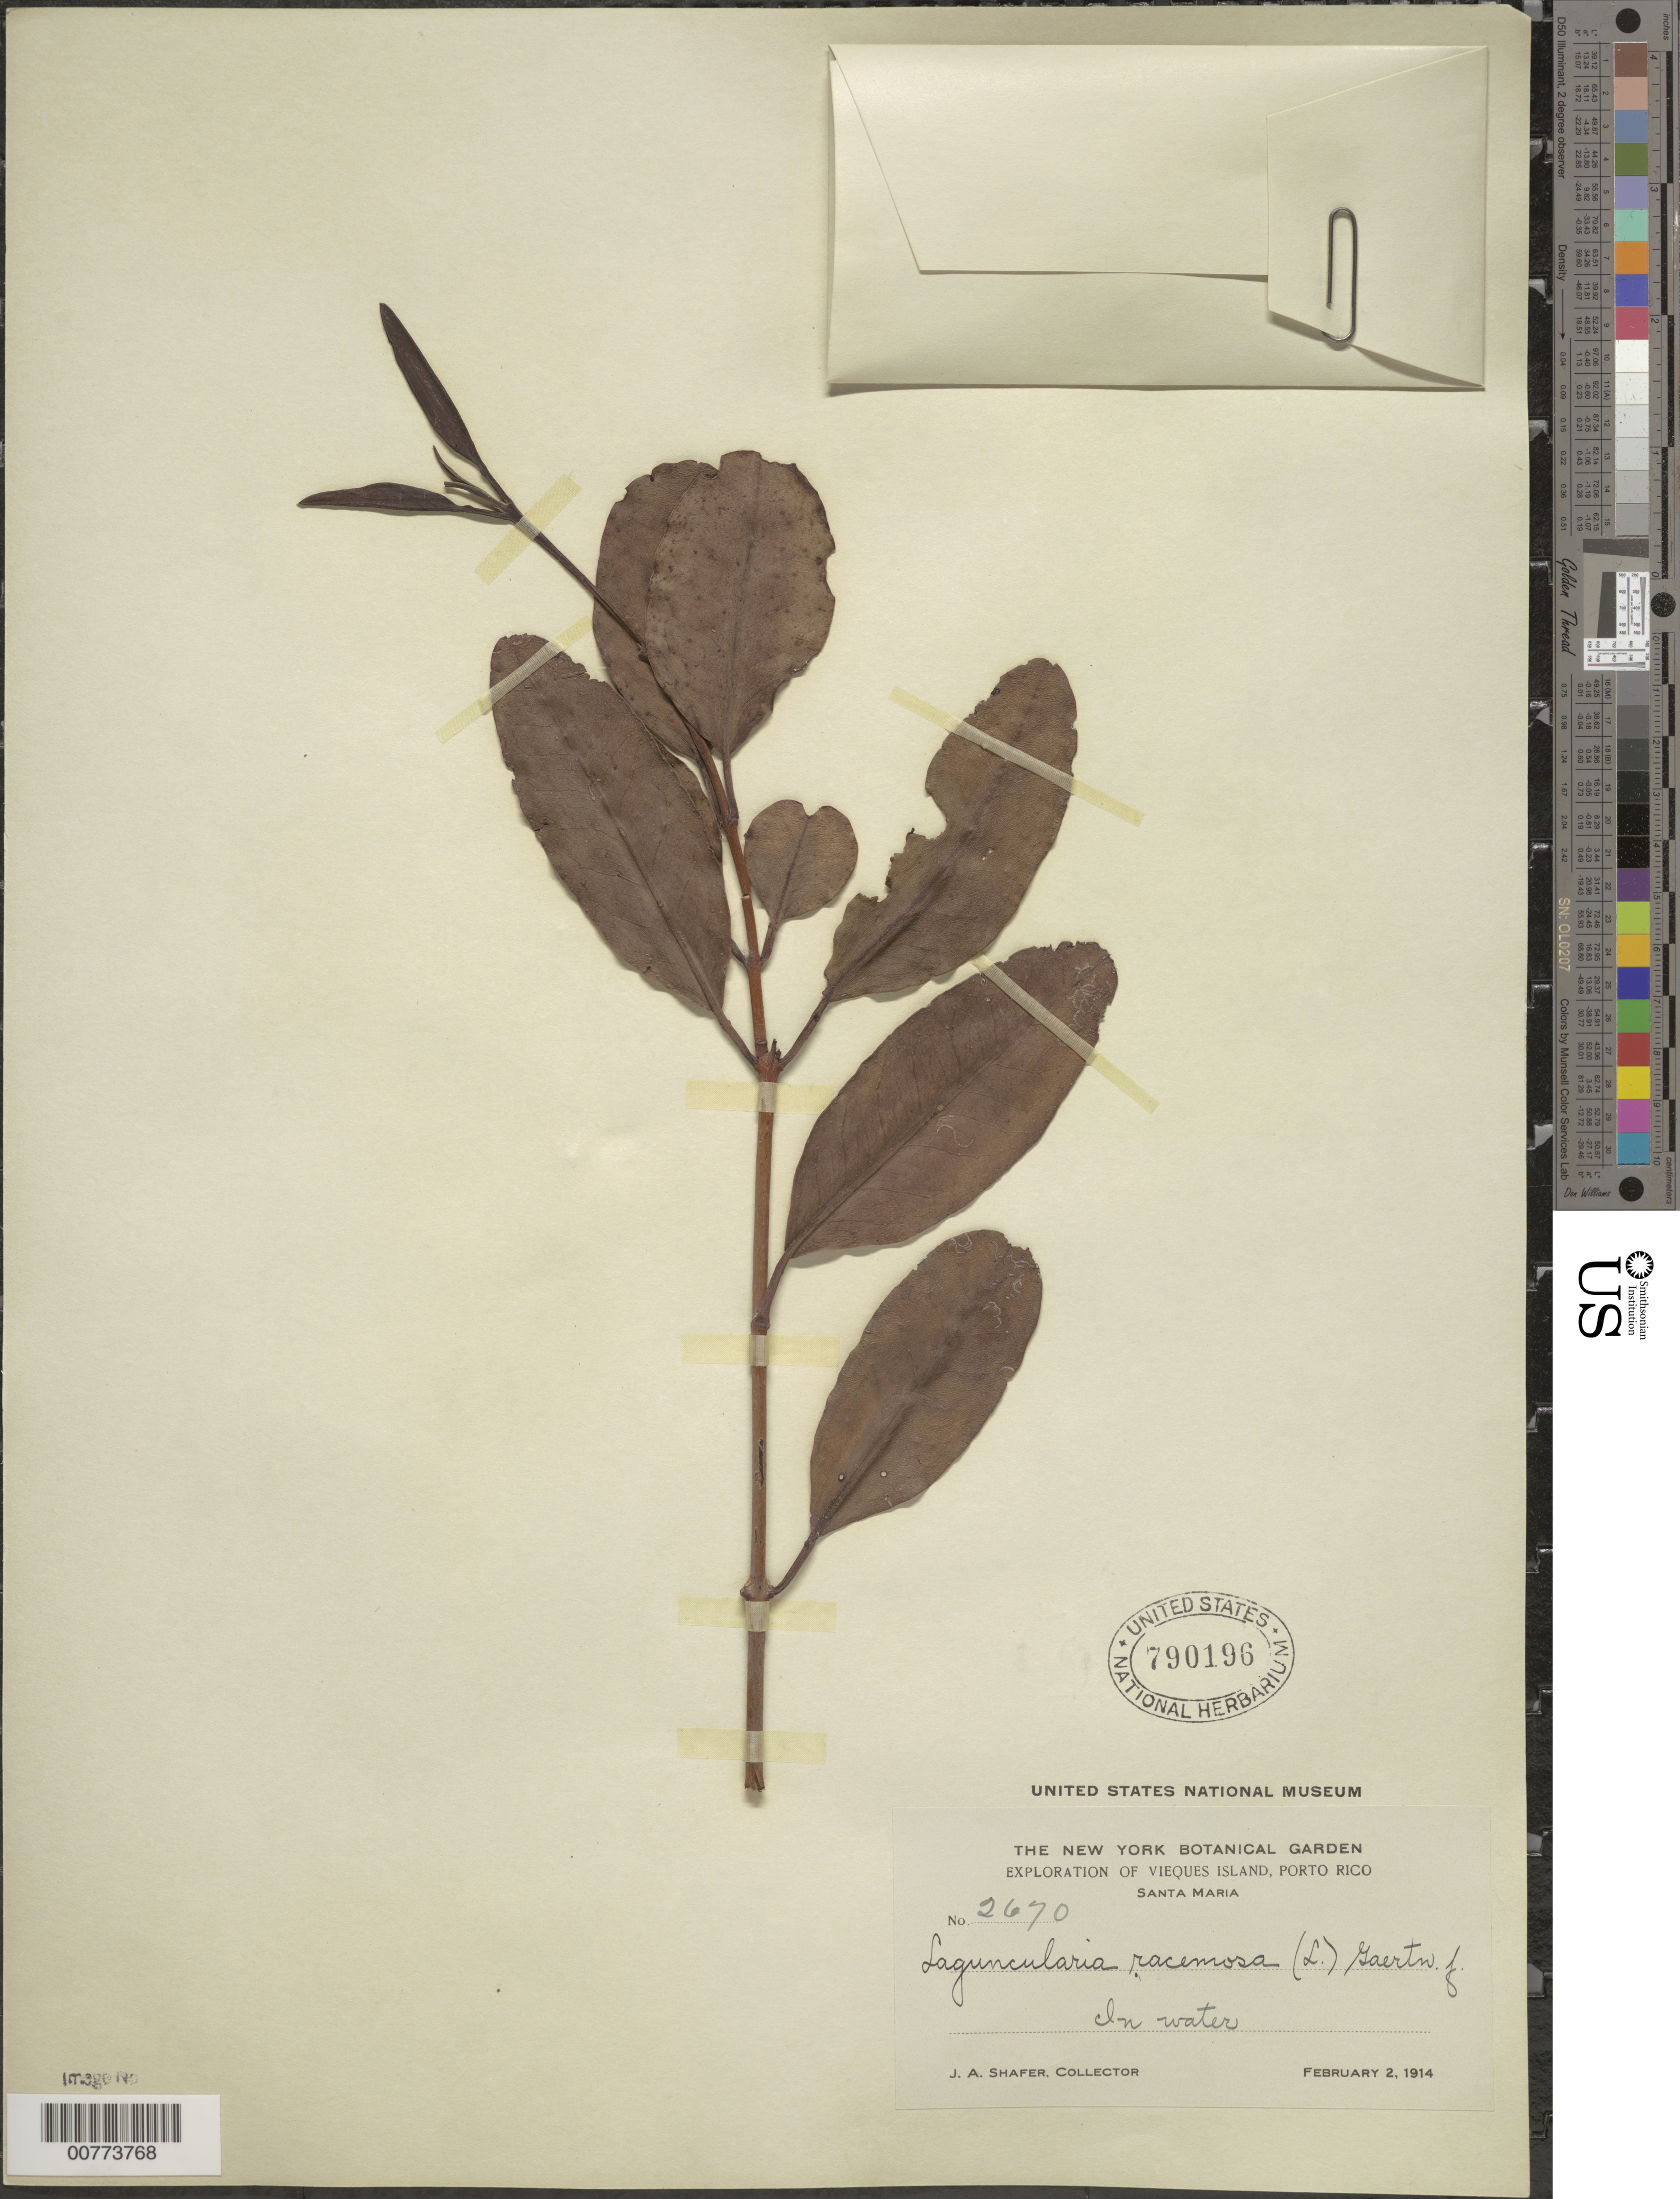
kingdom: Plantae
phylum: Tracheophyta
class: Magnoliopsida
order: Myrtales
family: Combretaceae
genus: Laguncularia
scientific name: Laguncularia racemosa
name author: (L.) C.F. Gaertn.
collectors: J. A. Shafer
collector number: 2670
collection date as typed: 02 Feb 1914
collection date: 1914-02-02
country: Puerto Rico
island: Vieques I.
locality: Santa Maria.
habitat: In water.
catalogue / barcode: US 790196